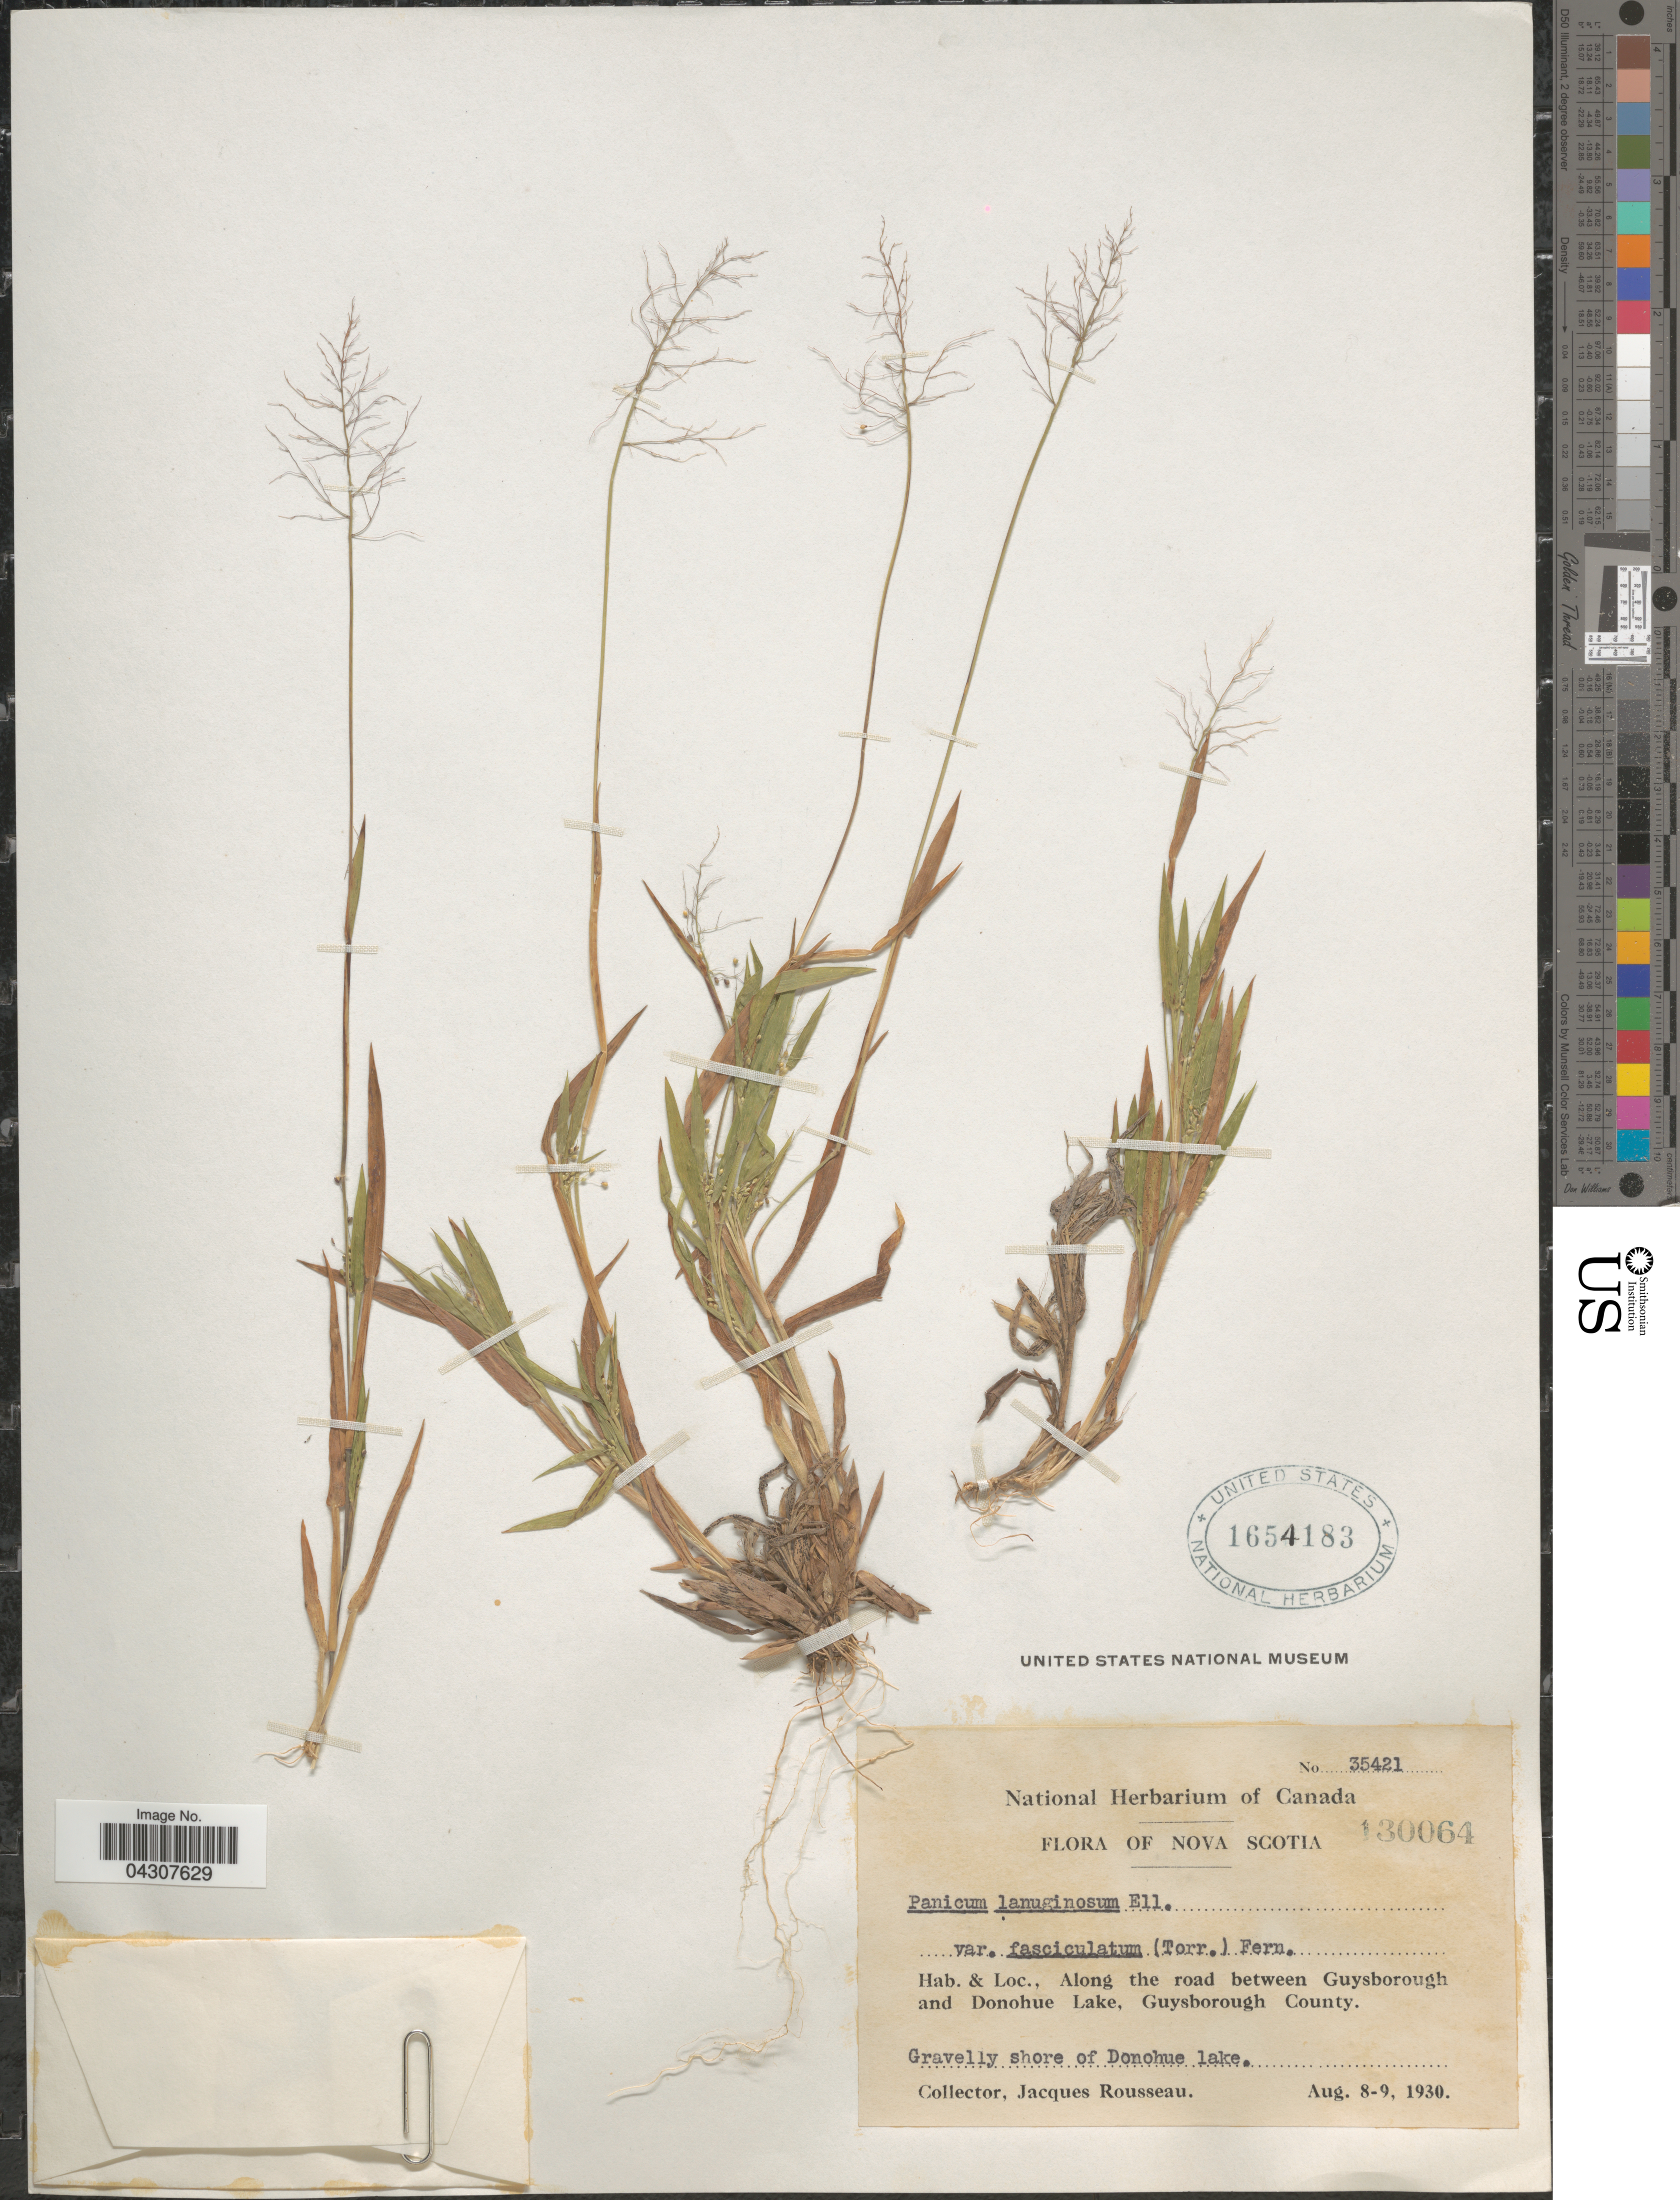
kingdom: Plantae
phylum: Tracheophyta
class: Liliopsida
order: Poales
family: Poaceae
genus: Dichanthelium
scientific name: Dichanthelium acuminatum var. acuminatum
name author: (Sw.) Gould & C.A. Clark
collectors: J. Rousseau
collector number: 35421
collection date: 1930-08-08/1930-08-09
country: Canada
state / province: Nova Scotia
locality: Along the road between Guysborough and Donahue Lake, Guysborough County. Gravelly shore of Donohue lake.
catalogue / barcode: US 1654183